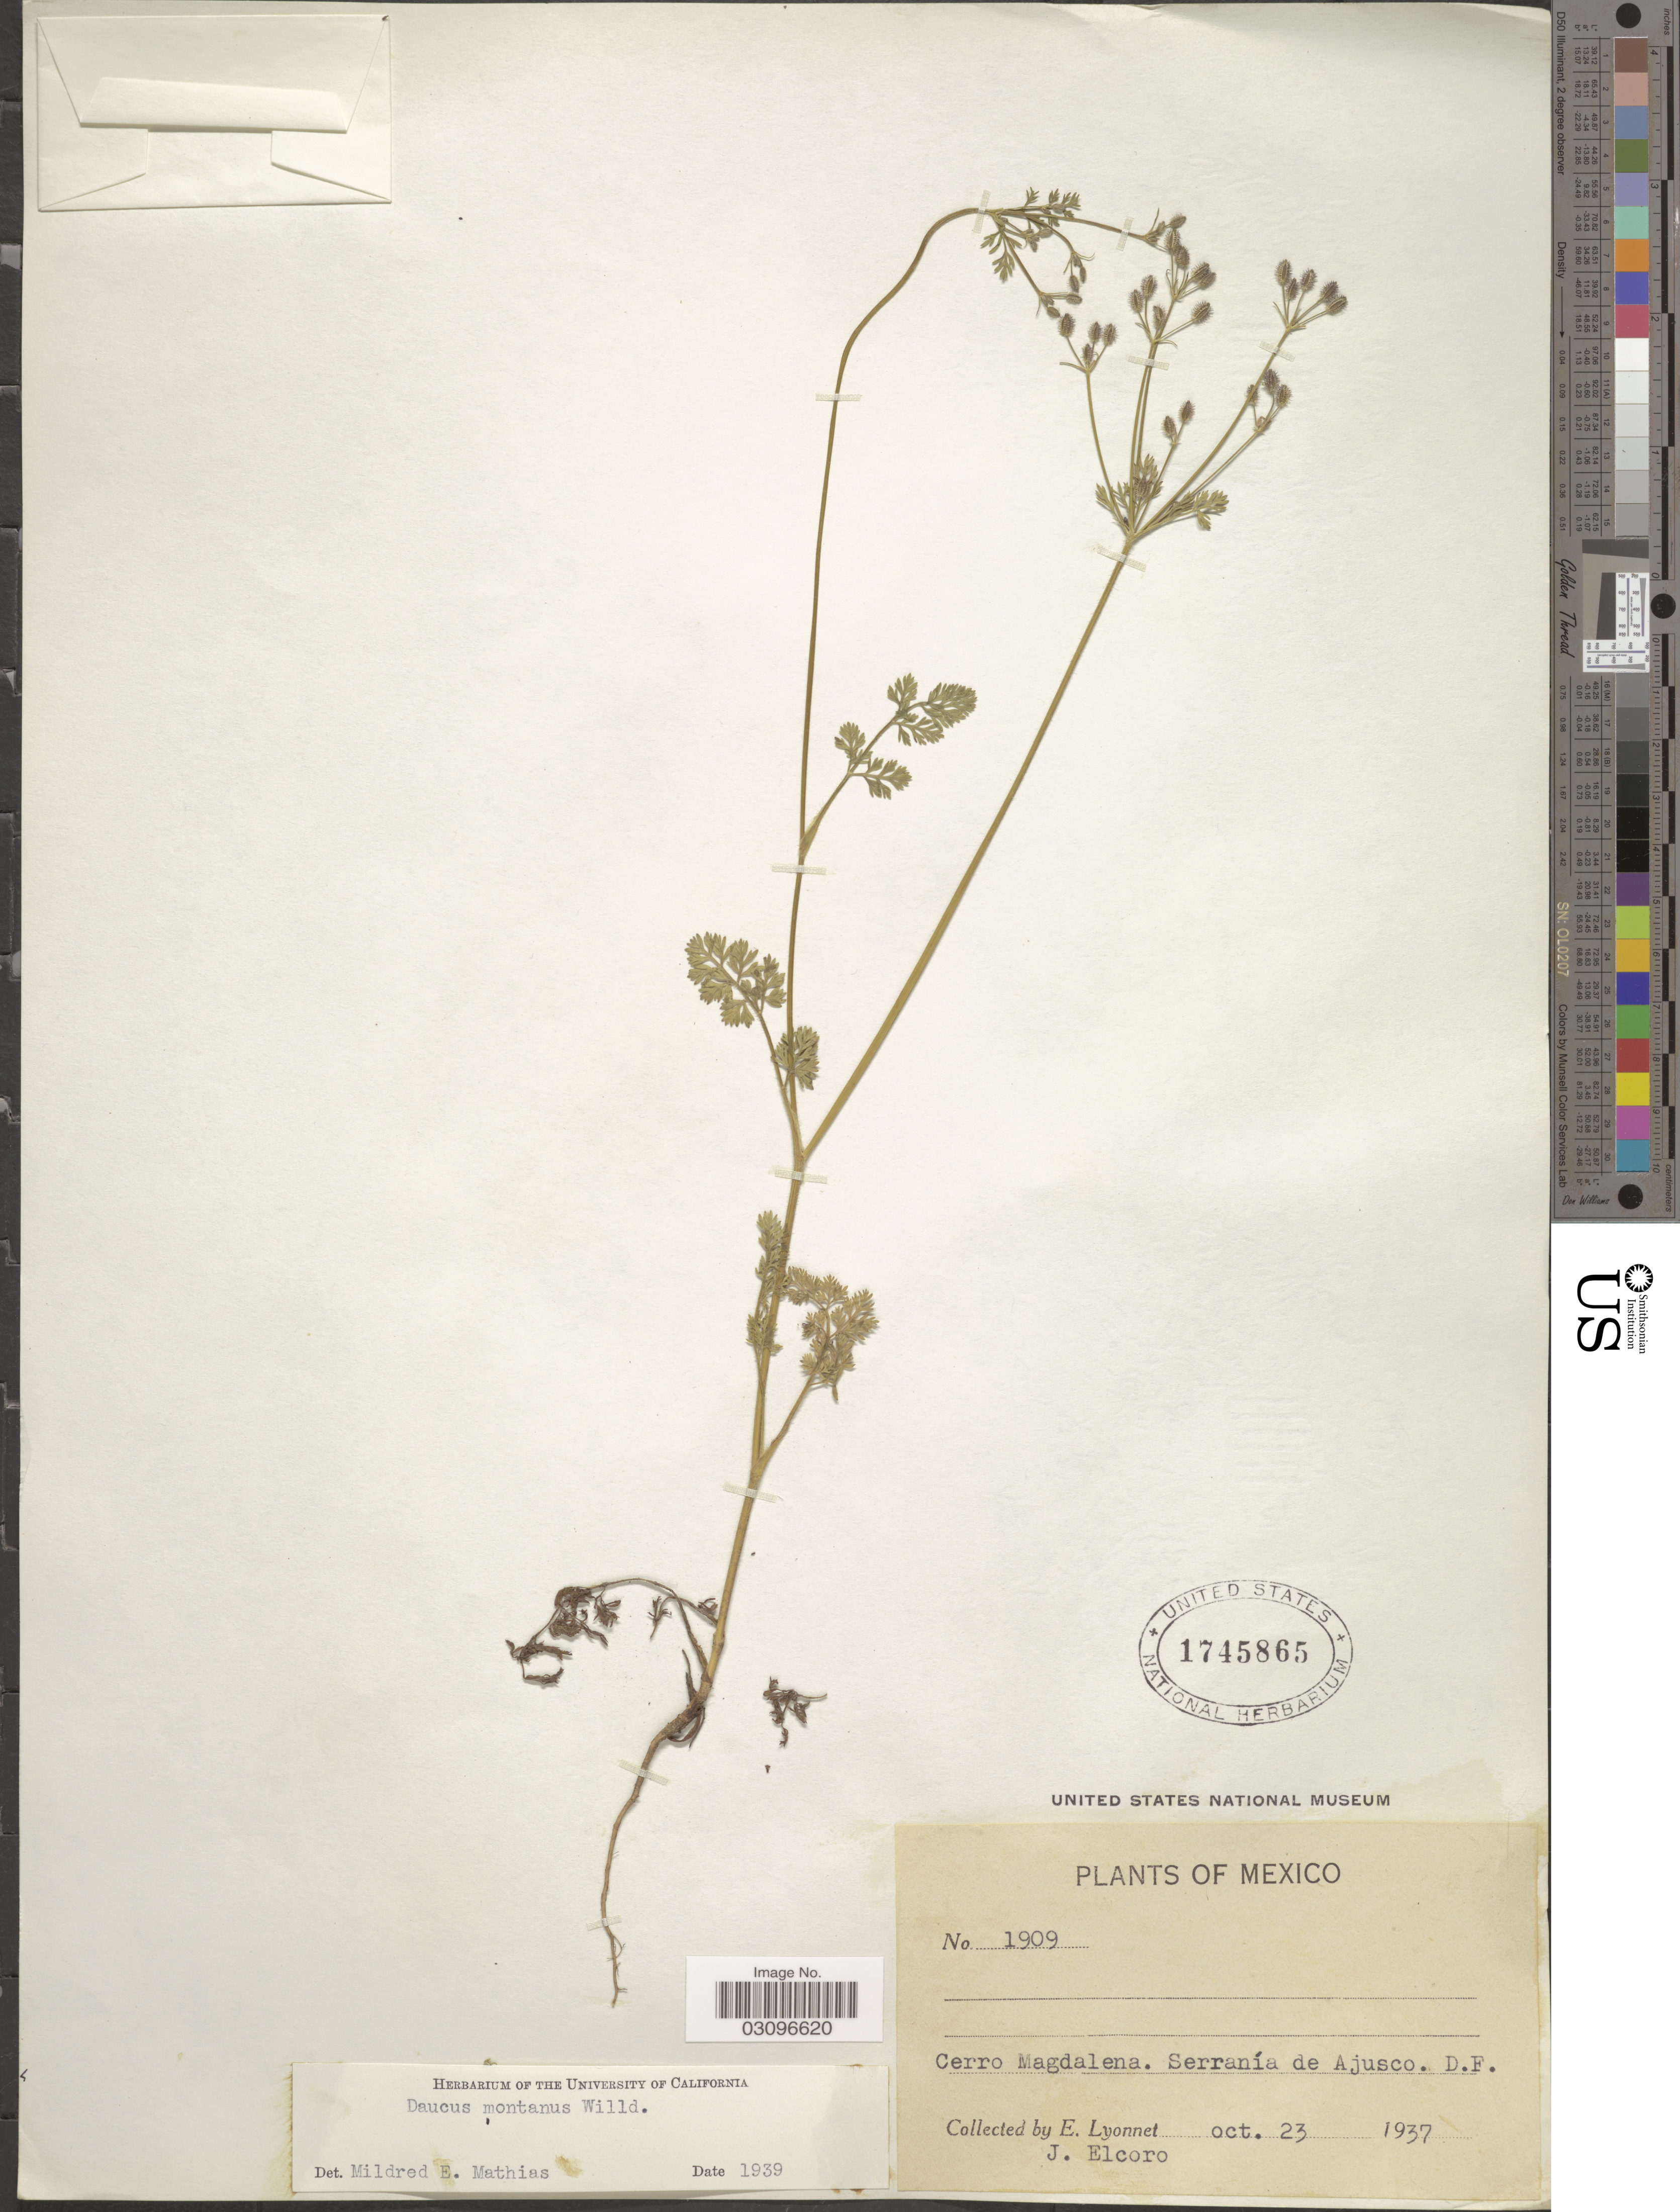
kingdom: Plantae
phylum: Tracheophyta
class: Magnoliopsida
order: Apiales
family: Apiaceae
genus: Daucus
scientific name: Daucus montanus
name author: Humb. & Bonpl. ex Spreng.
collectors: E. Lyonnet & J. Elcoro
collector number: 1909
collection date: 1937-10-23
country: Mexico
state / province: Distrito Federal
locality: Cerro Magdalena. Serranía de Ajusco.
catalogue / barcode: US 1745865